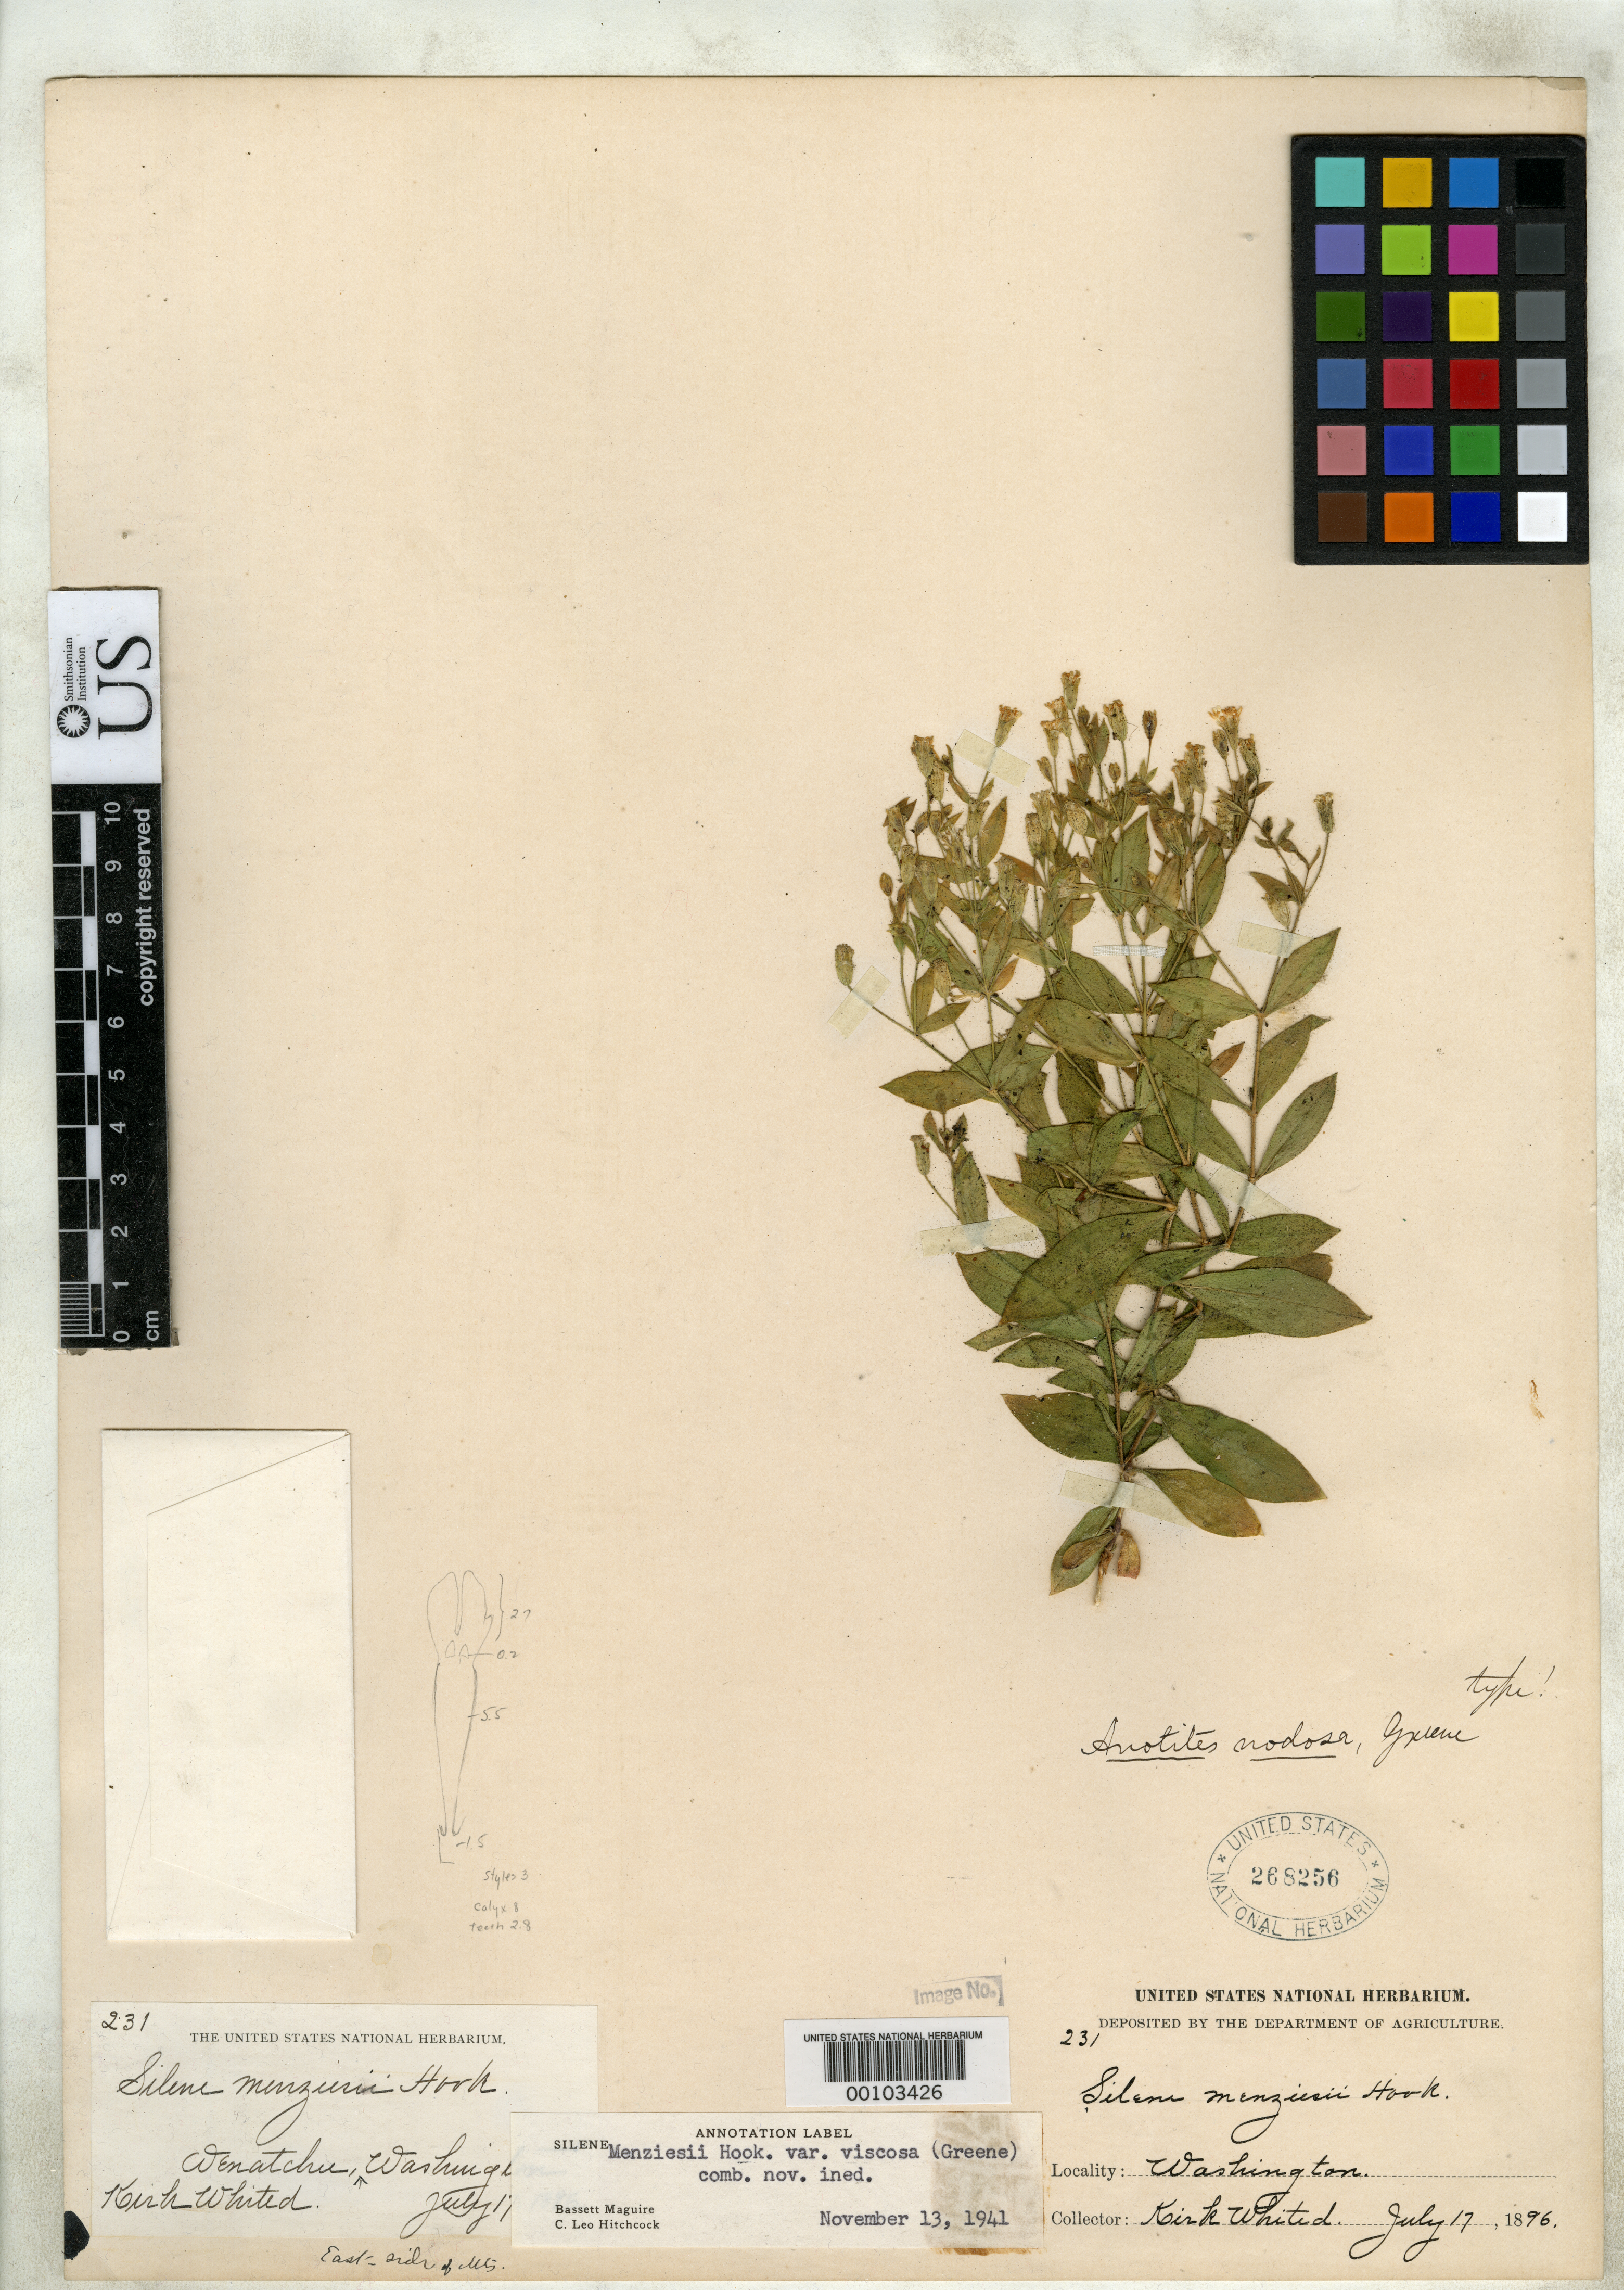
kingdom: Plantae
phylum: Tracheophyta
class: Magnoliopsida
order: Caryophyllales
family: Caryophyllaceae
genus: Anotites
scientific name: Anotites nodosa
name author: Greene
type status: Holotype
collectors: K. Whited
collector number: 231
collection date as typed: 17 Jul 1896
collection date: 1896-07-17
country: United States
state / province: Washington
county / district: Chelan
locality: Wenatchee, Beaver Creek.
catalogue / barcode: US 268256